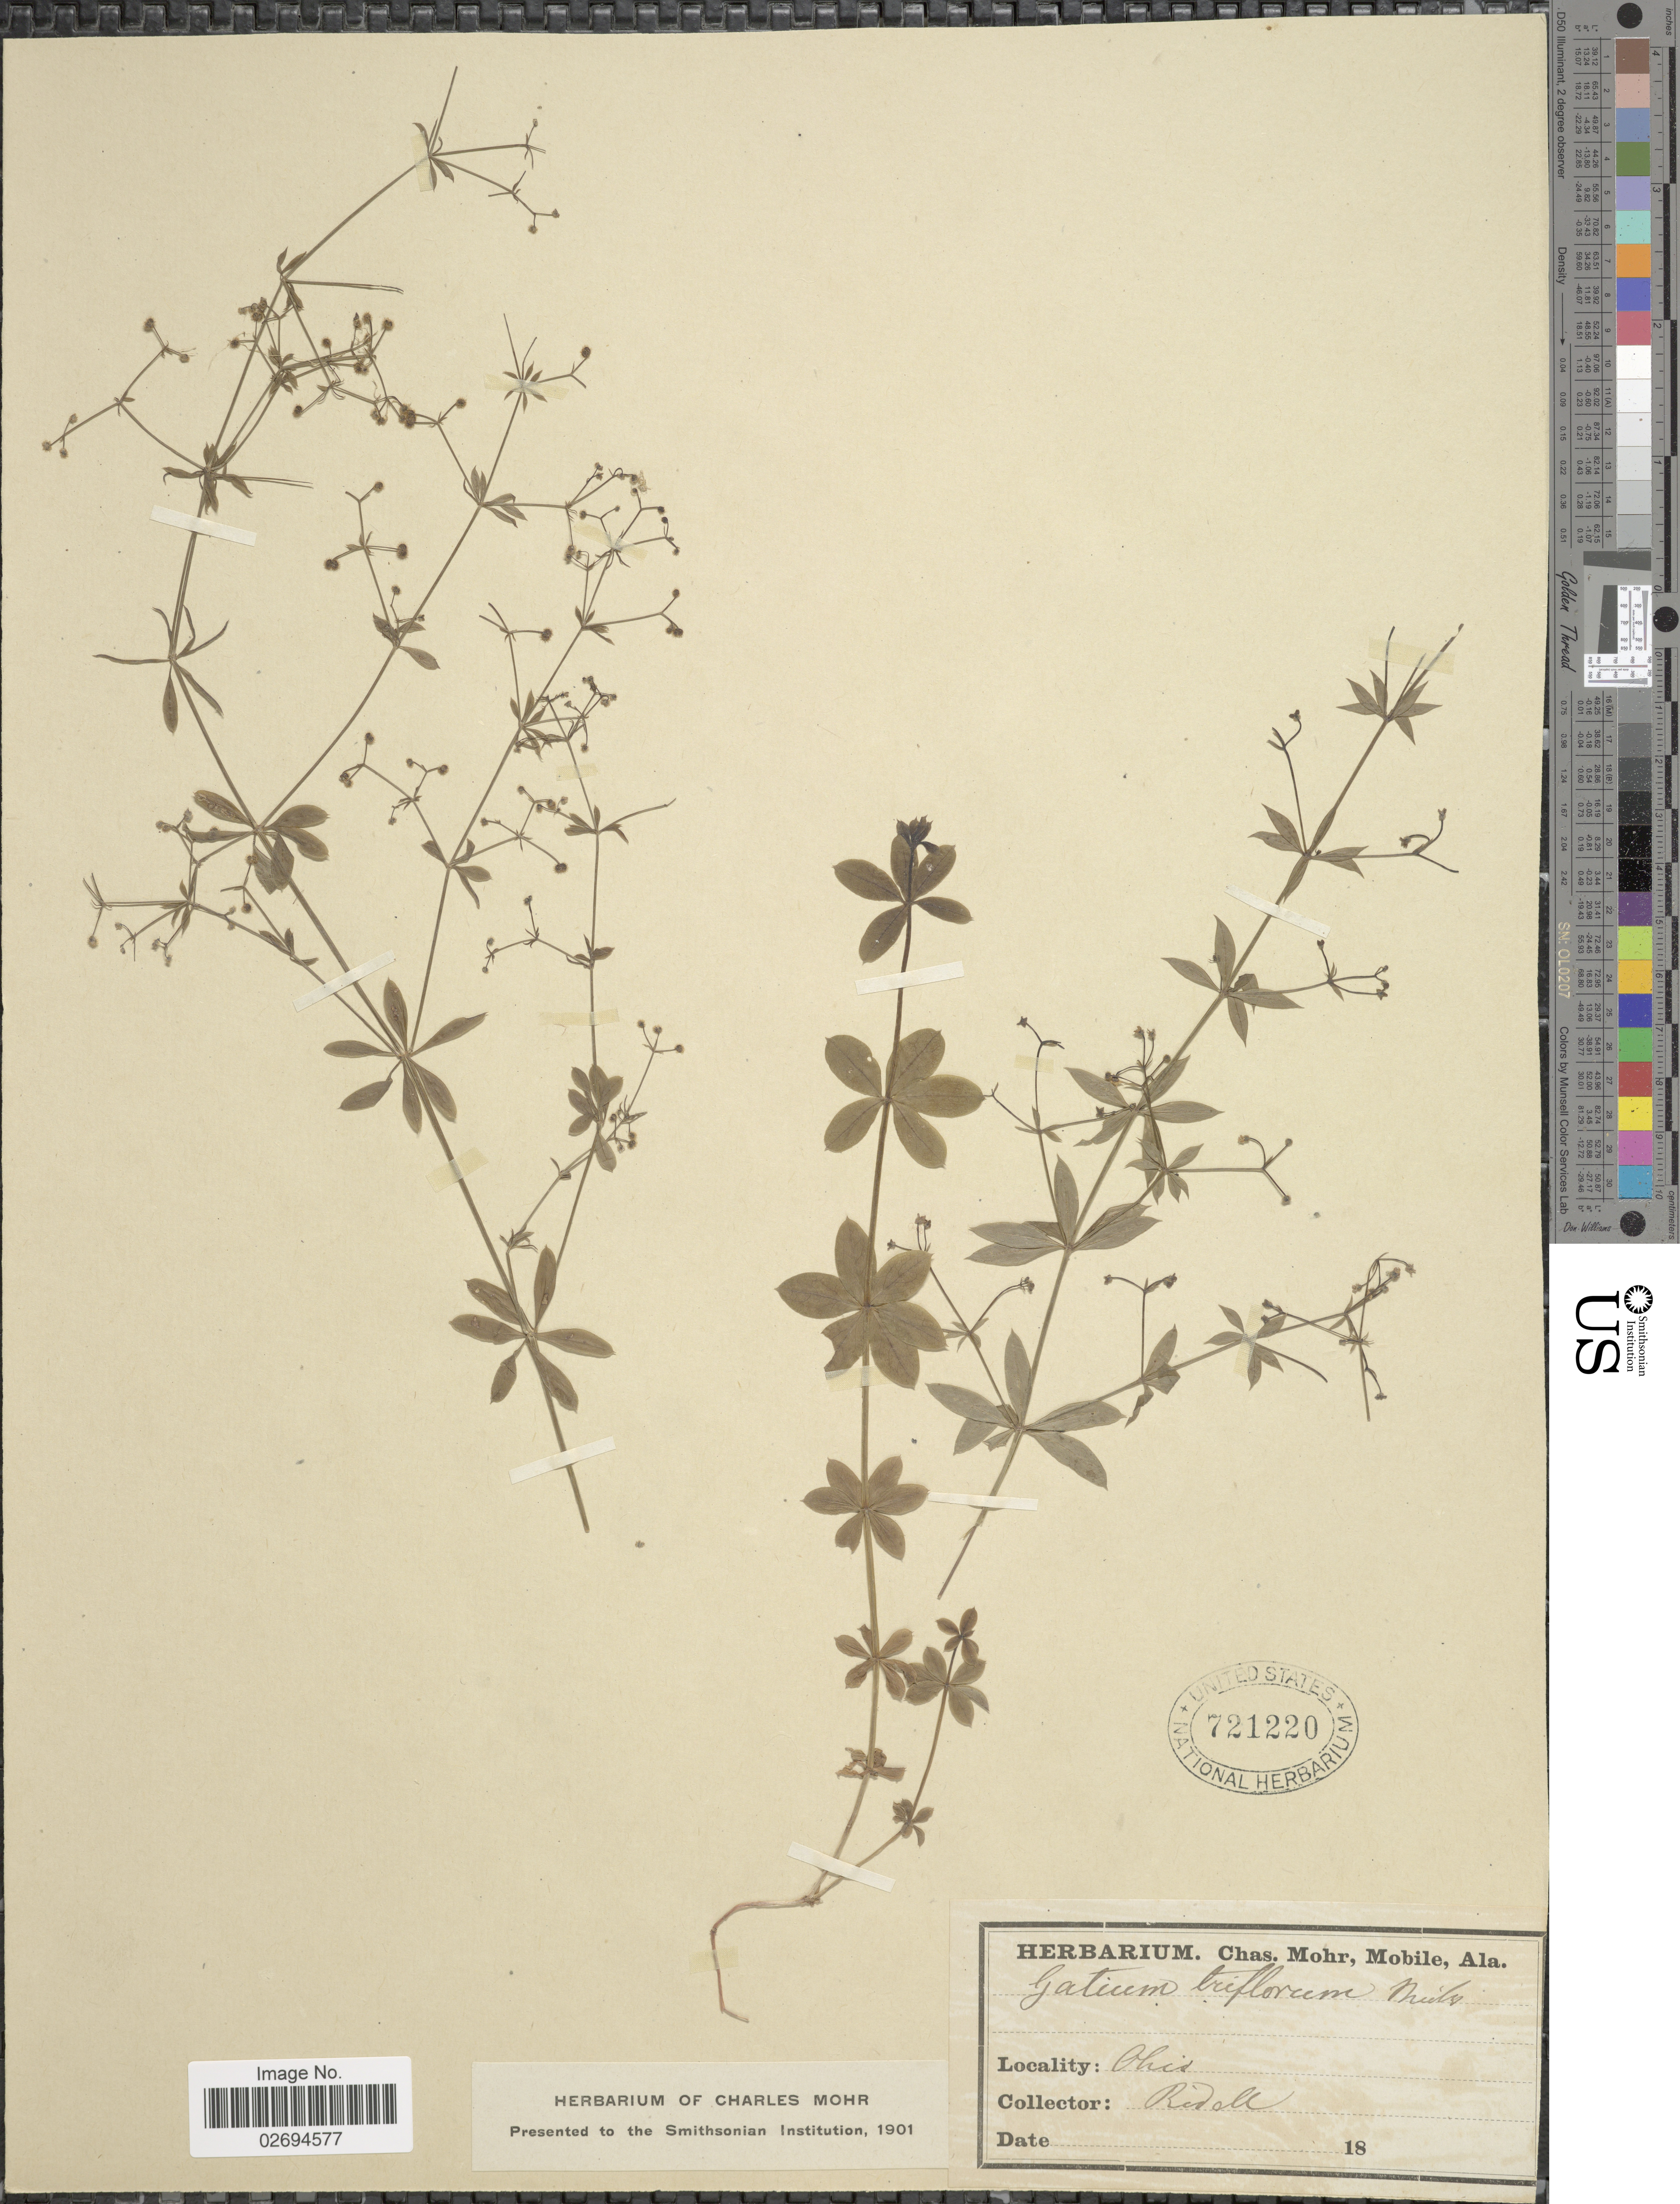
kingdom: Plantae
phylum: Tracheophyta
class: Magnoliopsida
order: Gentianales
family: Rubiaceae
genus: Galium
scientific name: Galium triflorum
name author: Michx.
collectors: -. Ridell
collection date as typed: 18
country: United States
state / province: Ohio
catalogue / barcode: US 721220